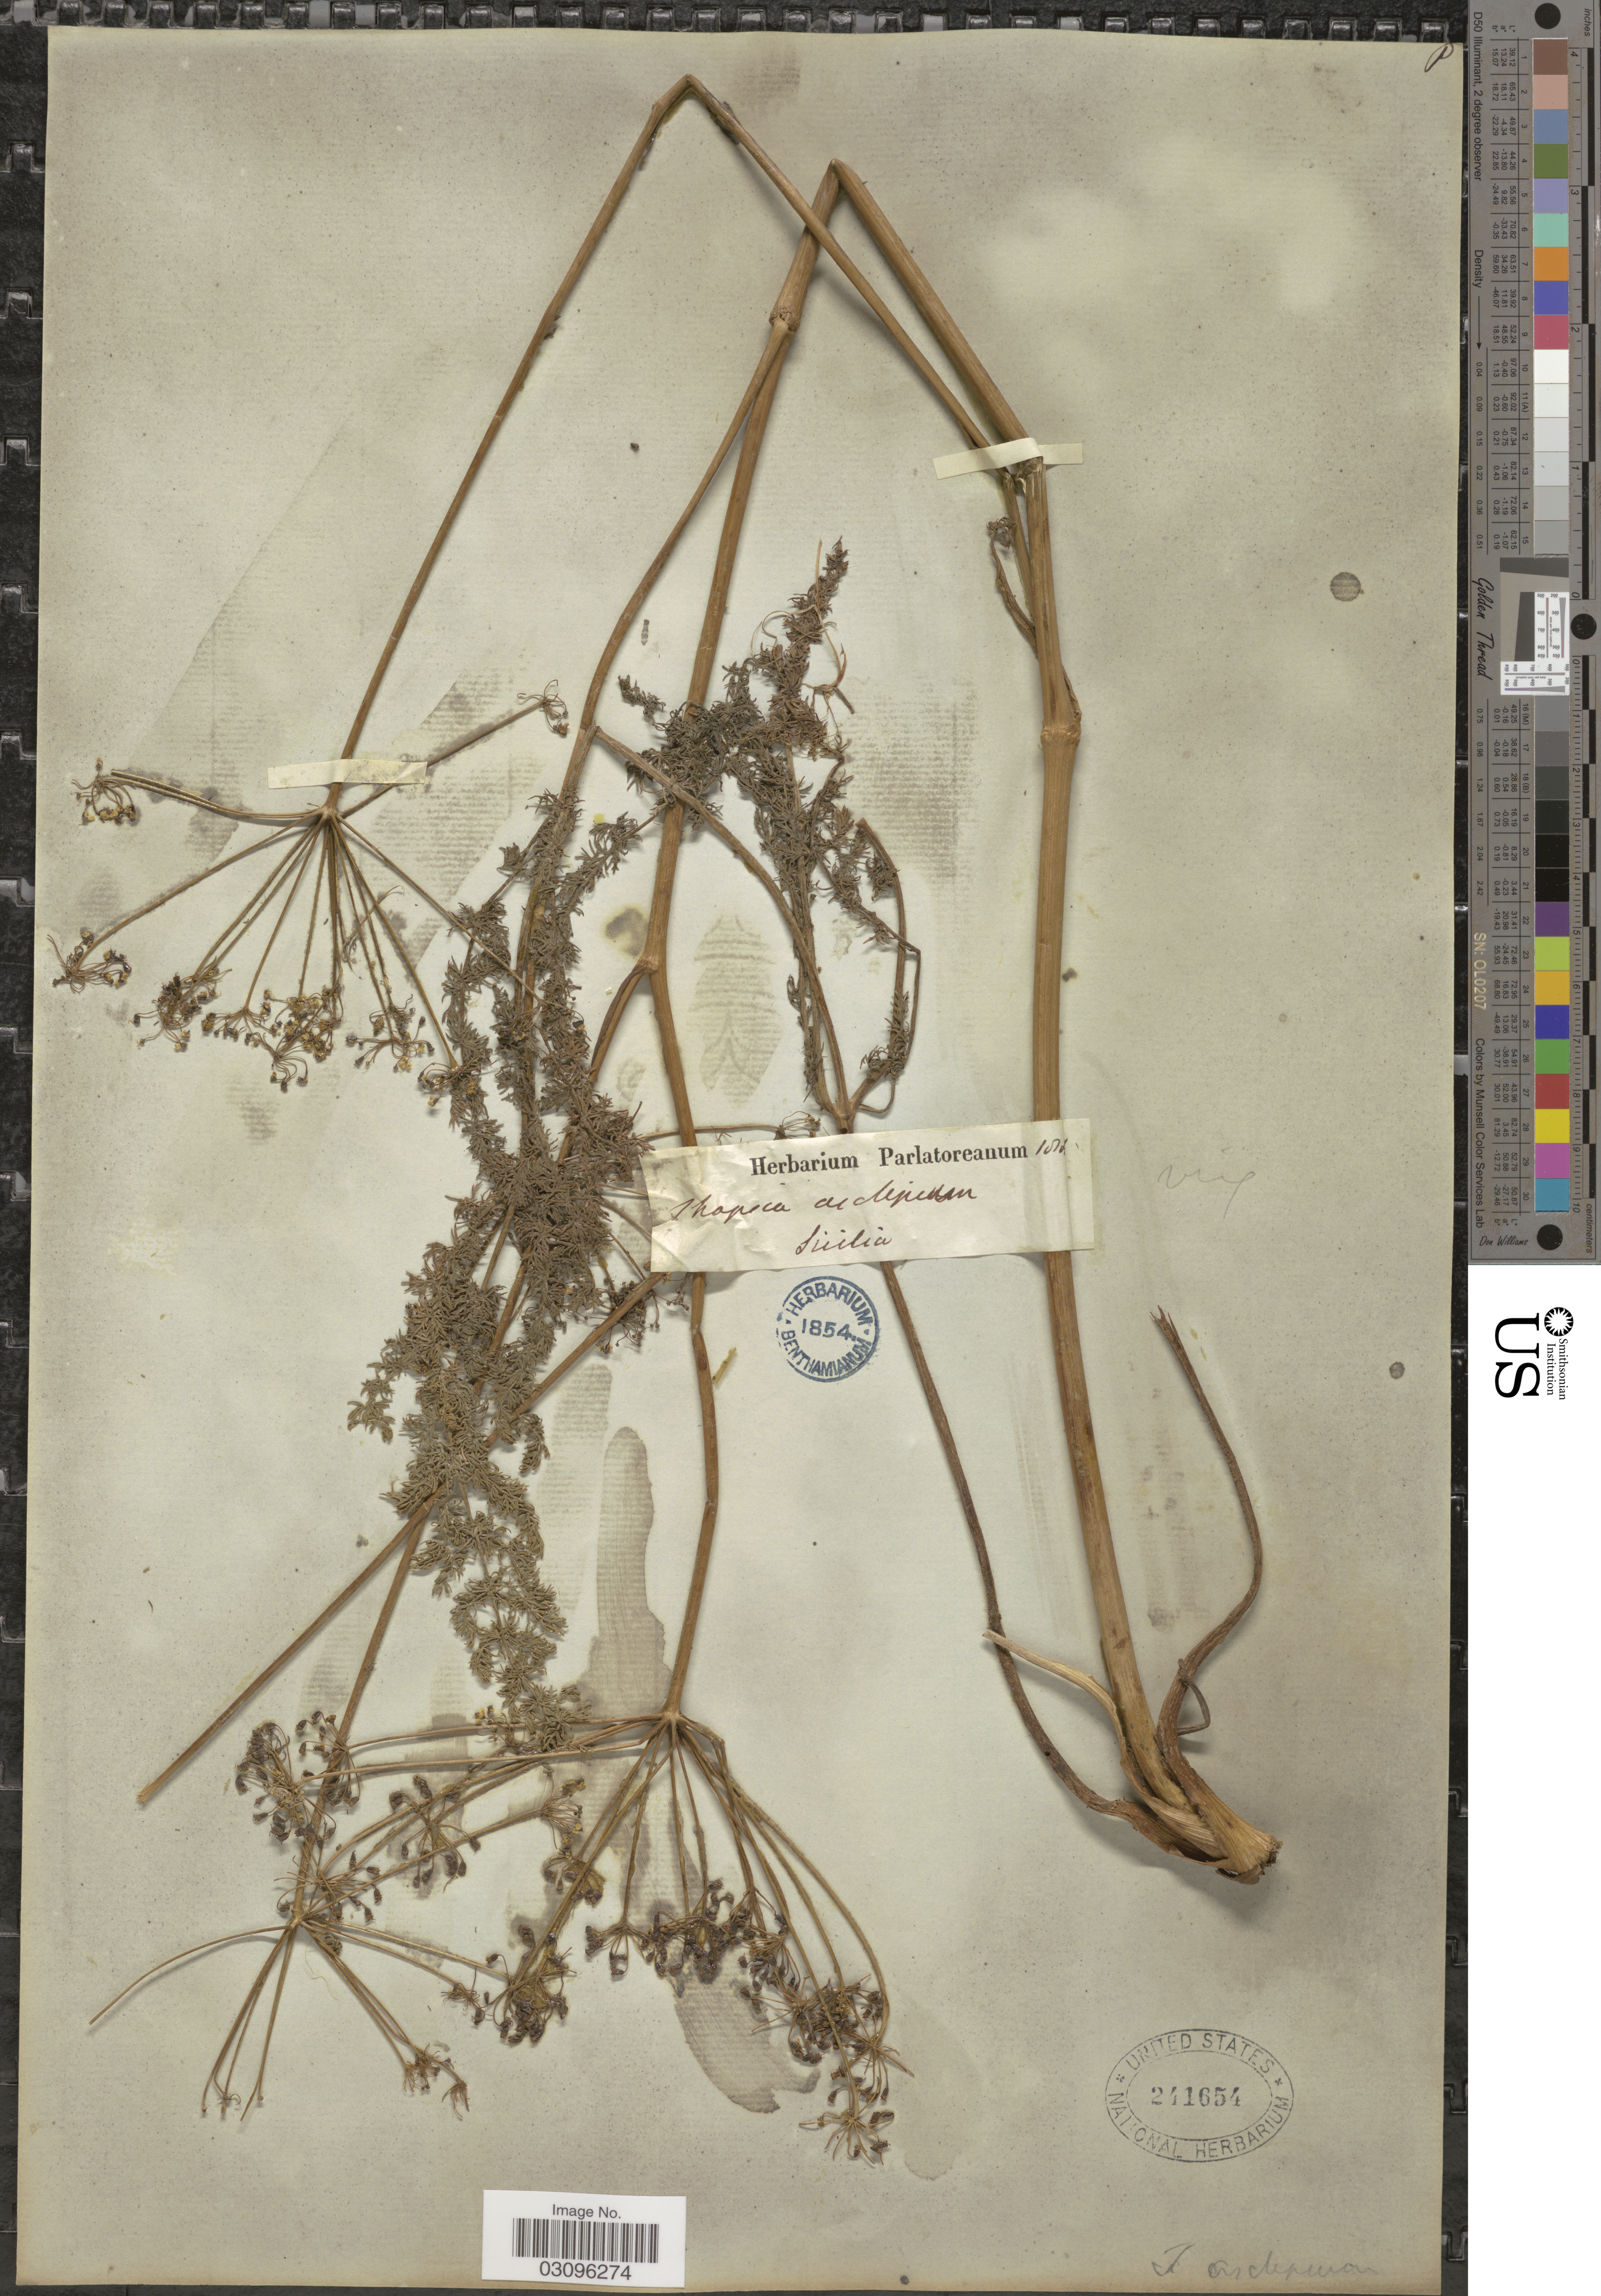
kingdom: Plantae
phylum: Tracheophyta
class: Magnoliopsida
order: Apiales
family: Apiaceae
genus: Thapsia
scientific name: Thapsia sp.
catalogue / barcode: US 241654